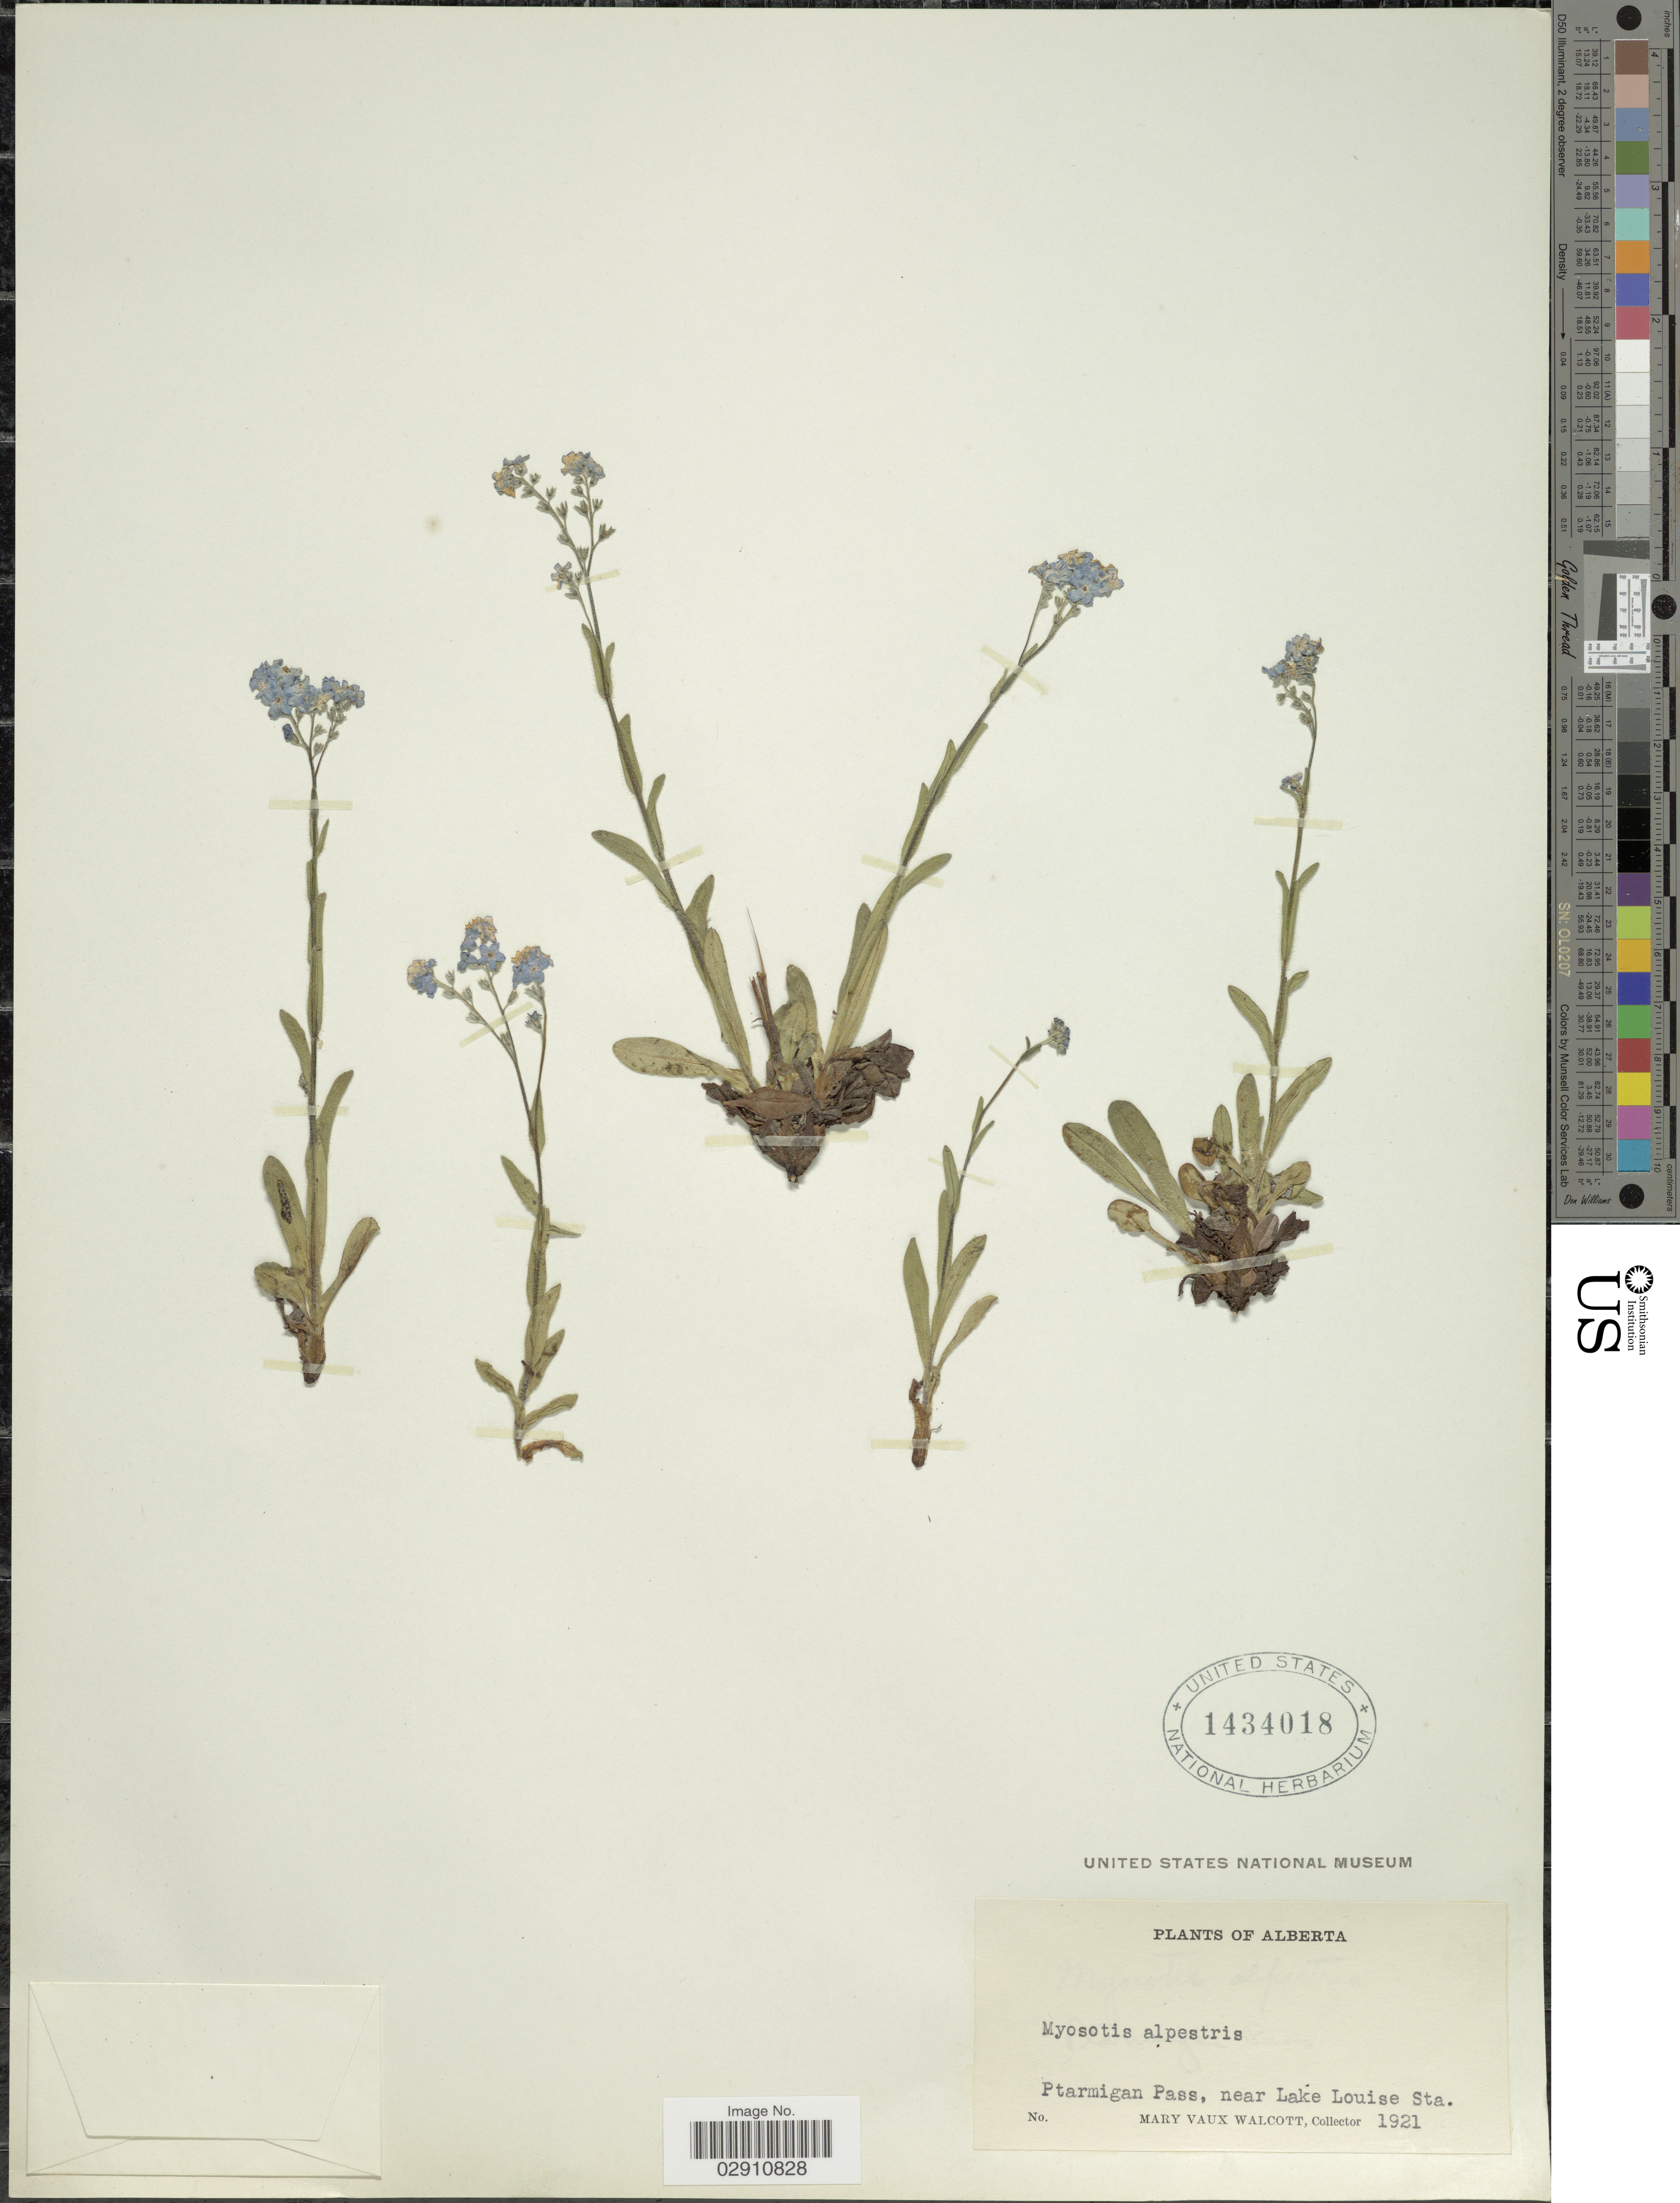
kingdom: Plantae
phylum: Tracheophyta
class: Magnoliopsida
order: Boraginales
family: Boraginaceae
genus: Myosotis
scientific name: Myosotis alpestris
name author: F.W. Schmidt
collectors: M. Walcott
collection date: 1921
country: Canada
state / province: Alberta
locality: Ptarmigan Pass, near Lake Louise Sta.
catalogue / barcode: US 1434018